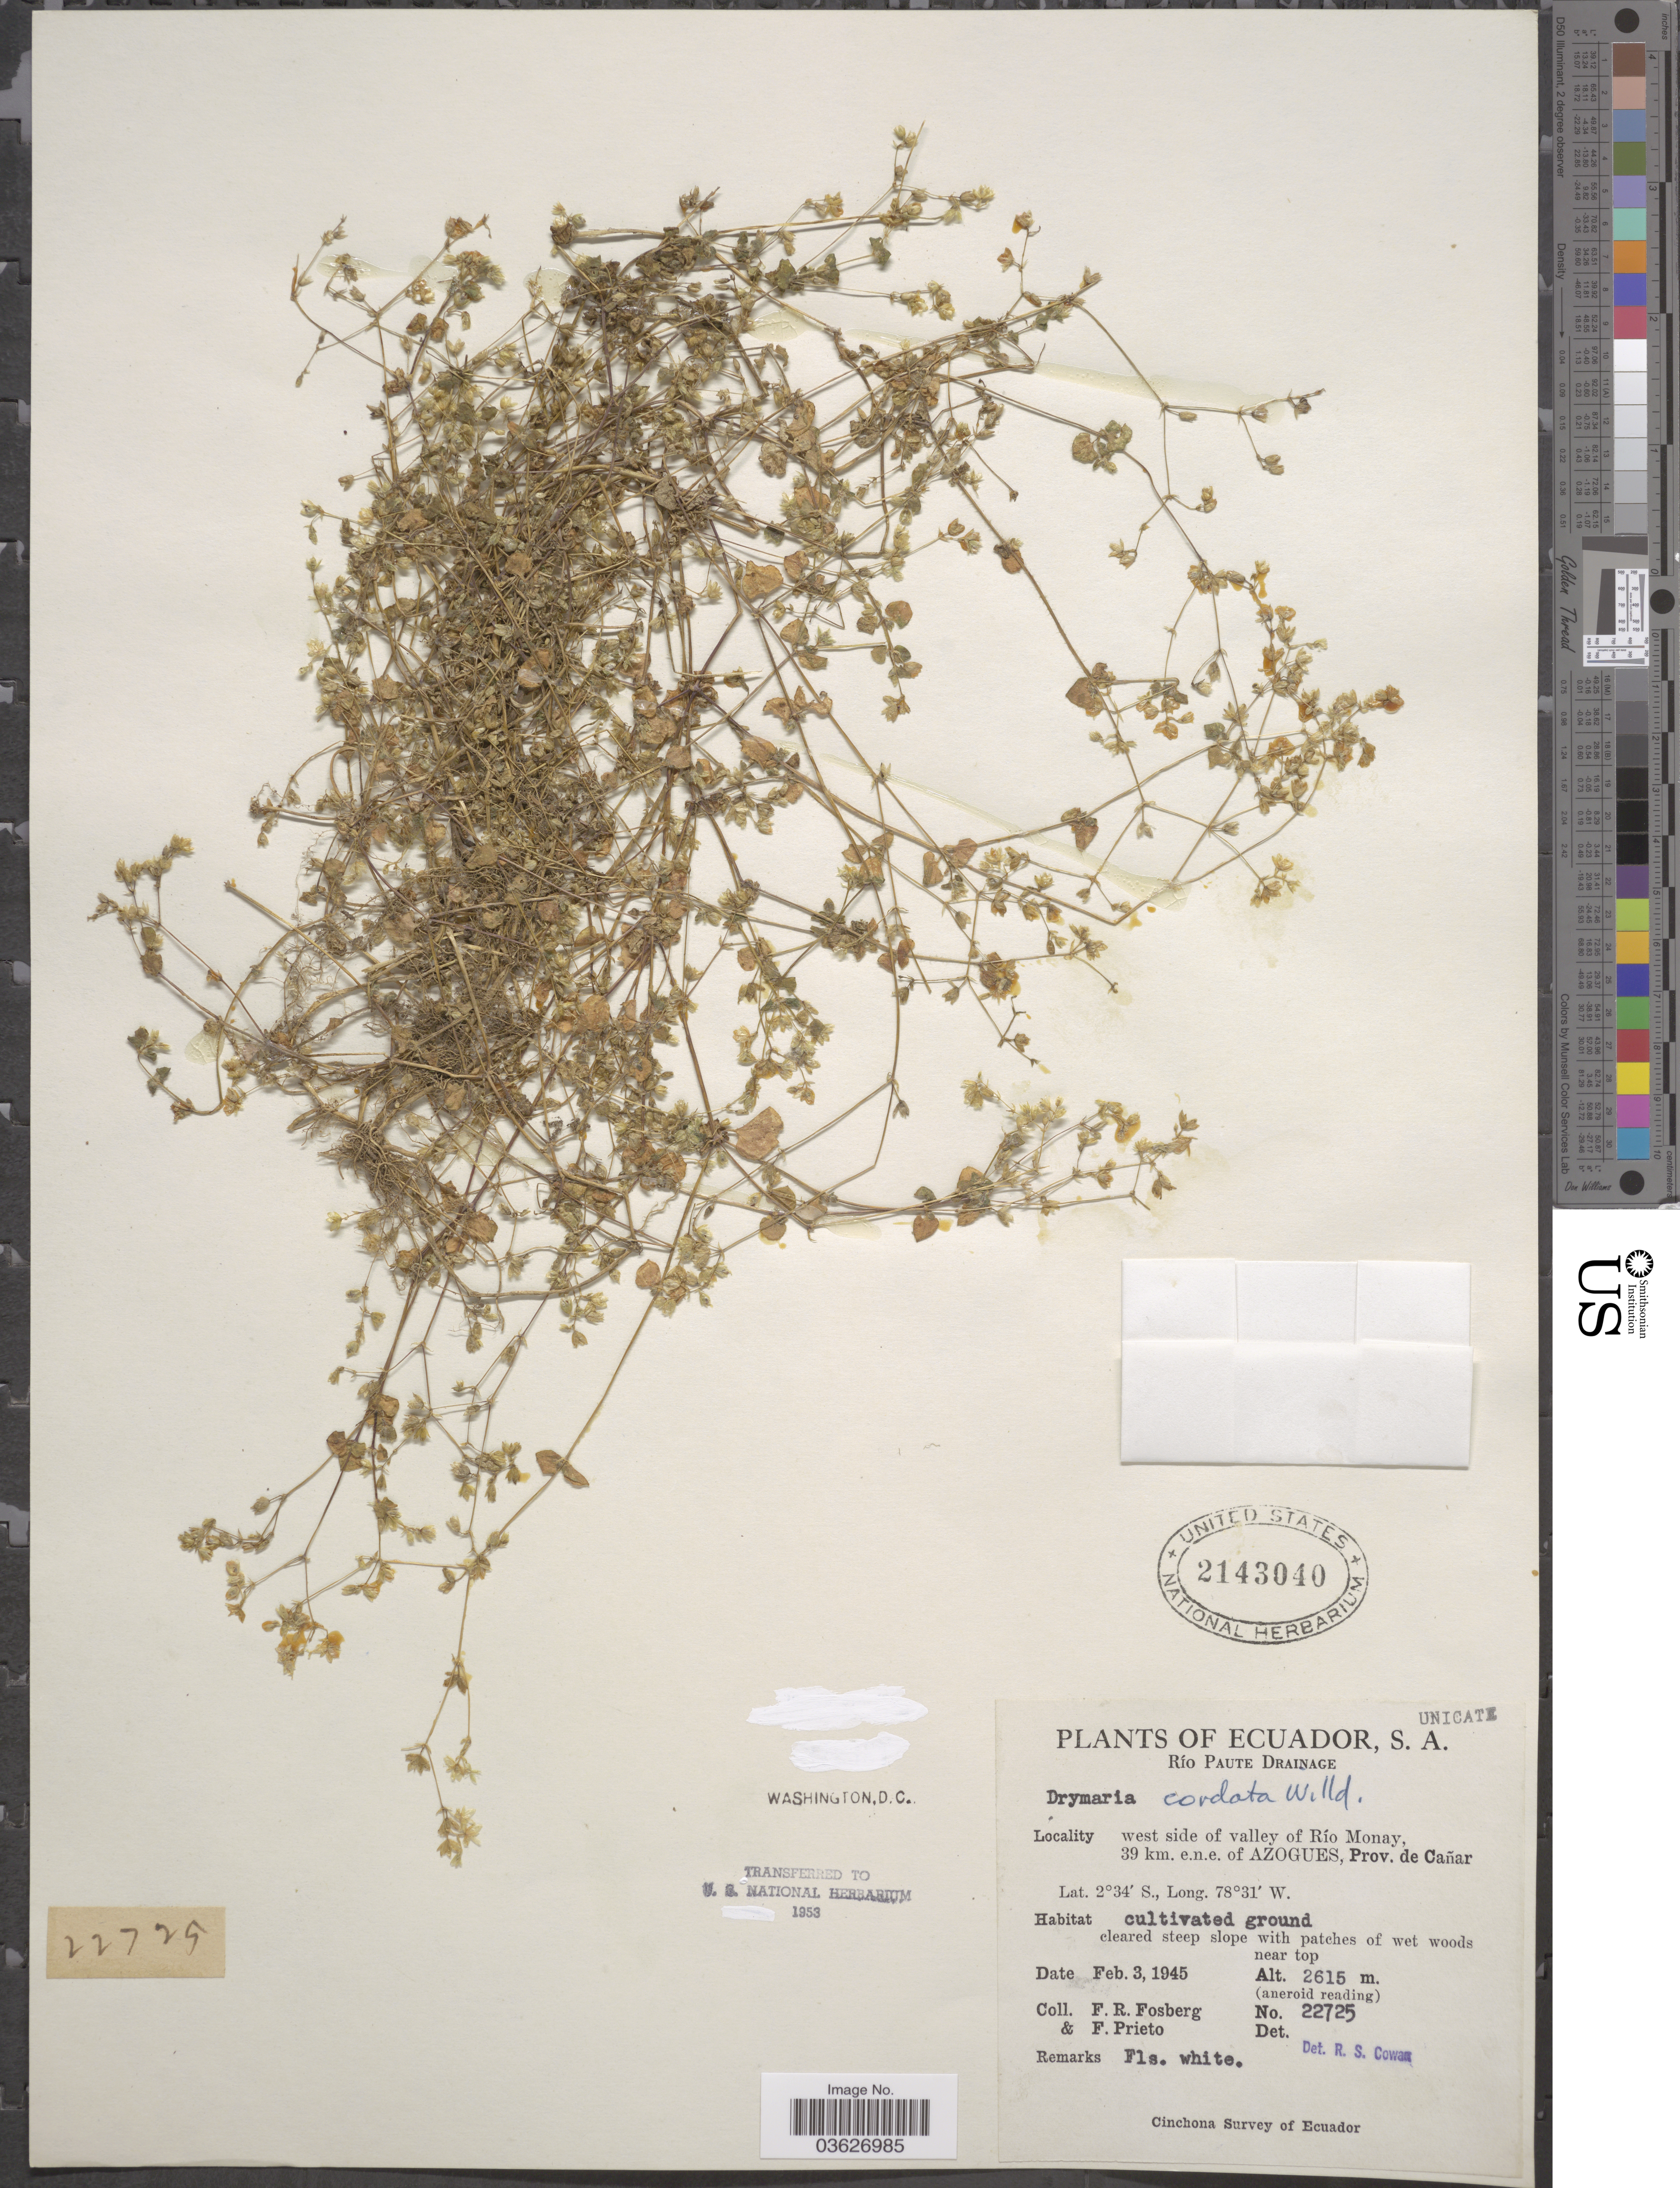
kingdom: Plantae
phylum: Tracheophyta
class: Magnoliopsida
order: Caryophyllales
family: Caryophyllaceae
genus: Drymaria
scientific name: Drymaria cordata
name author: (L.) Willd. ex Schult.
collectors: F. R. Fosberg & F. Prieto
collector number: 22725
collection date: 1945-02-03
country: Ecuador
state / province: Cañar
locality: Río Paute Drainage. West side of valley of Río Monay, 39 km. e.n.e. of Azogues.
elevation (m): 2615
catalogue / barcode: US 2143040